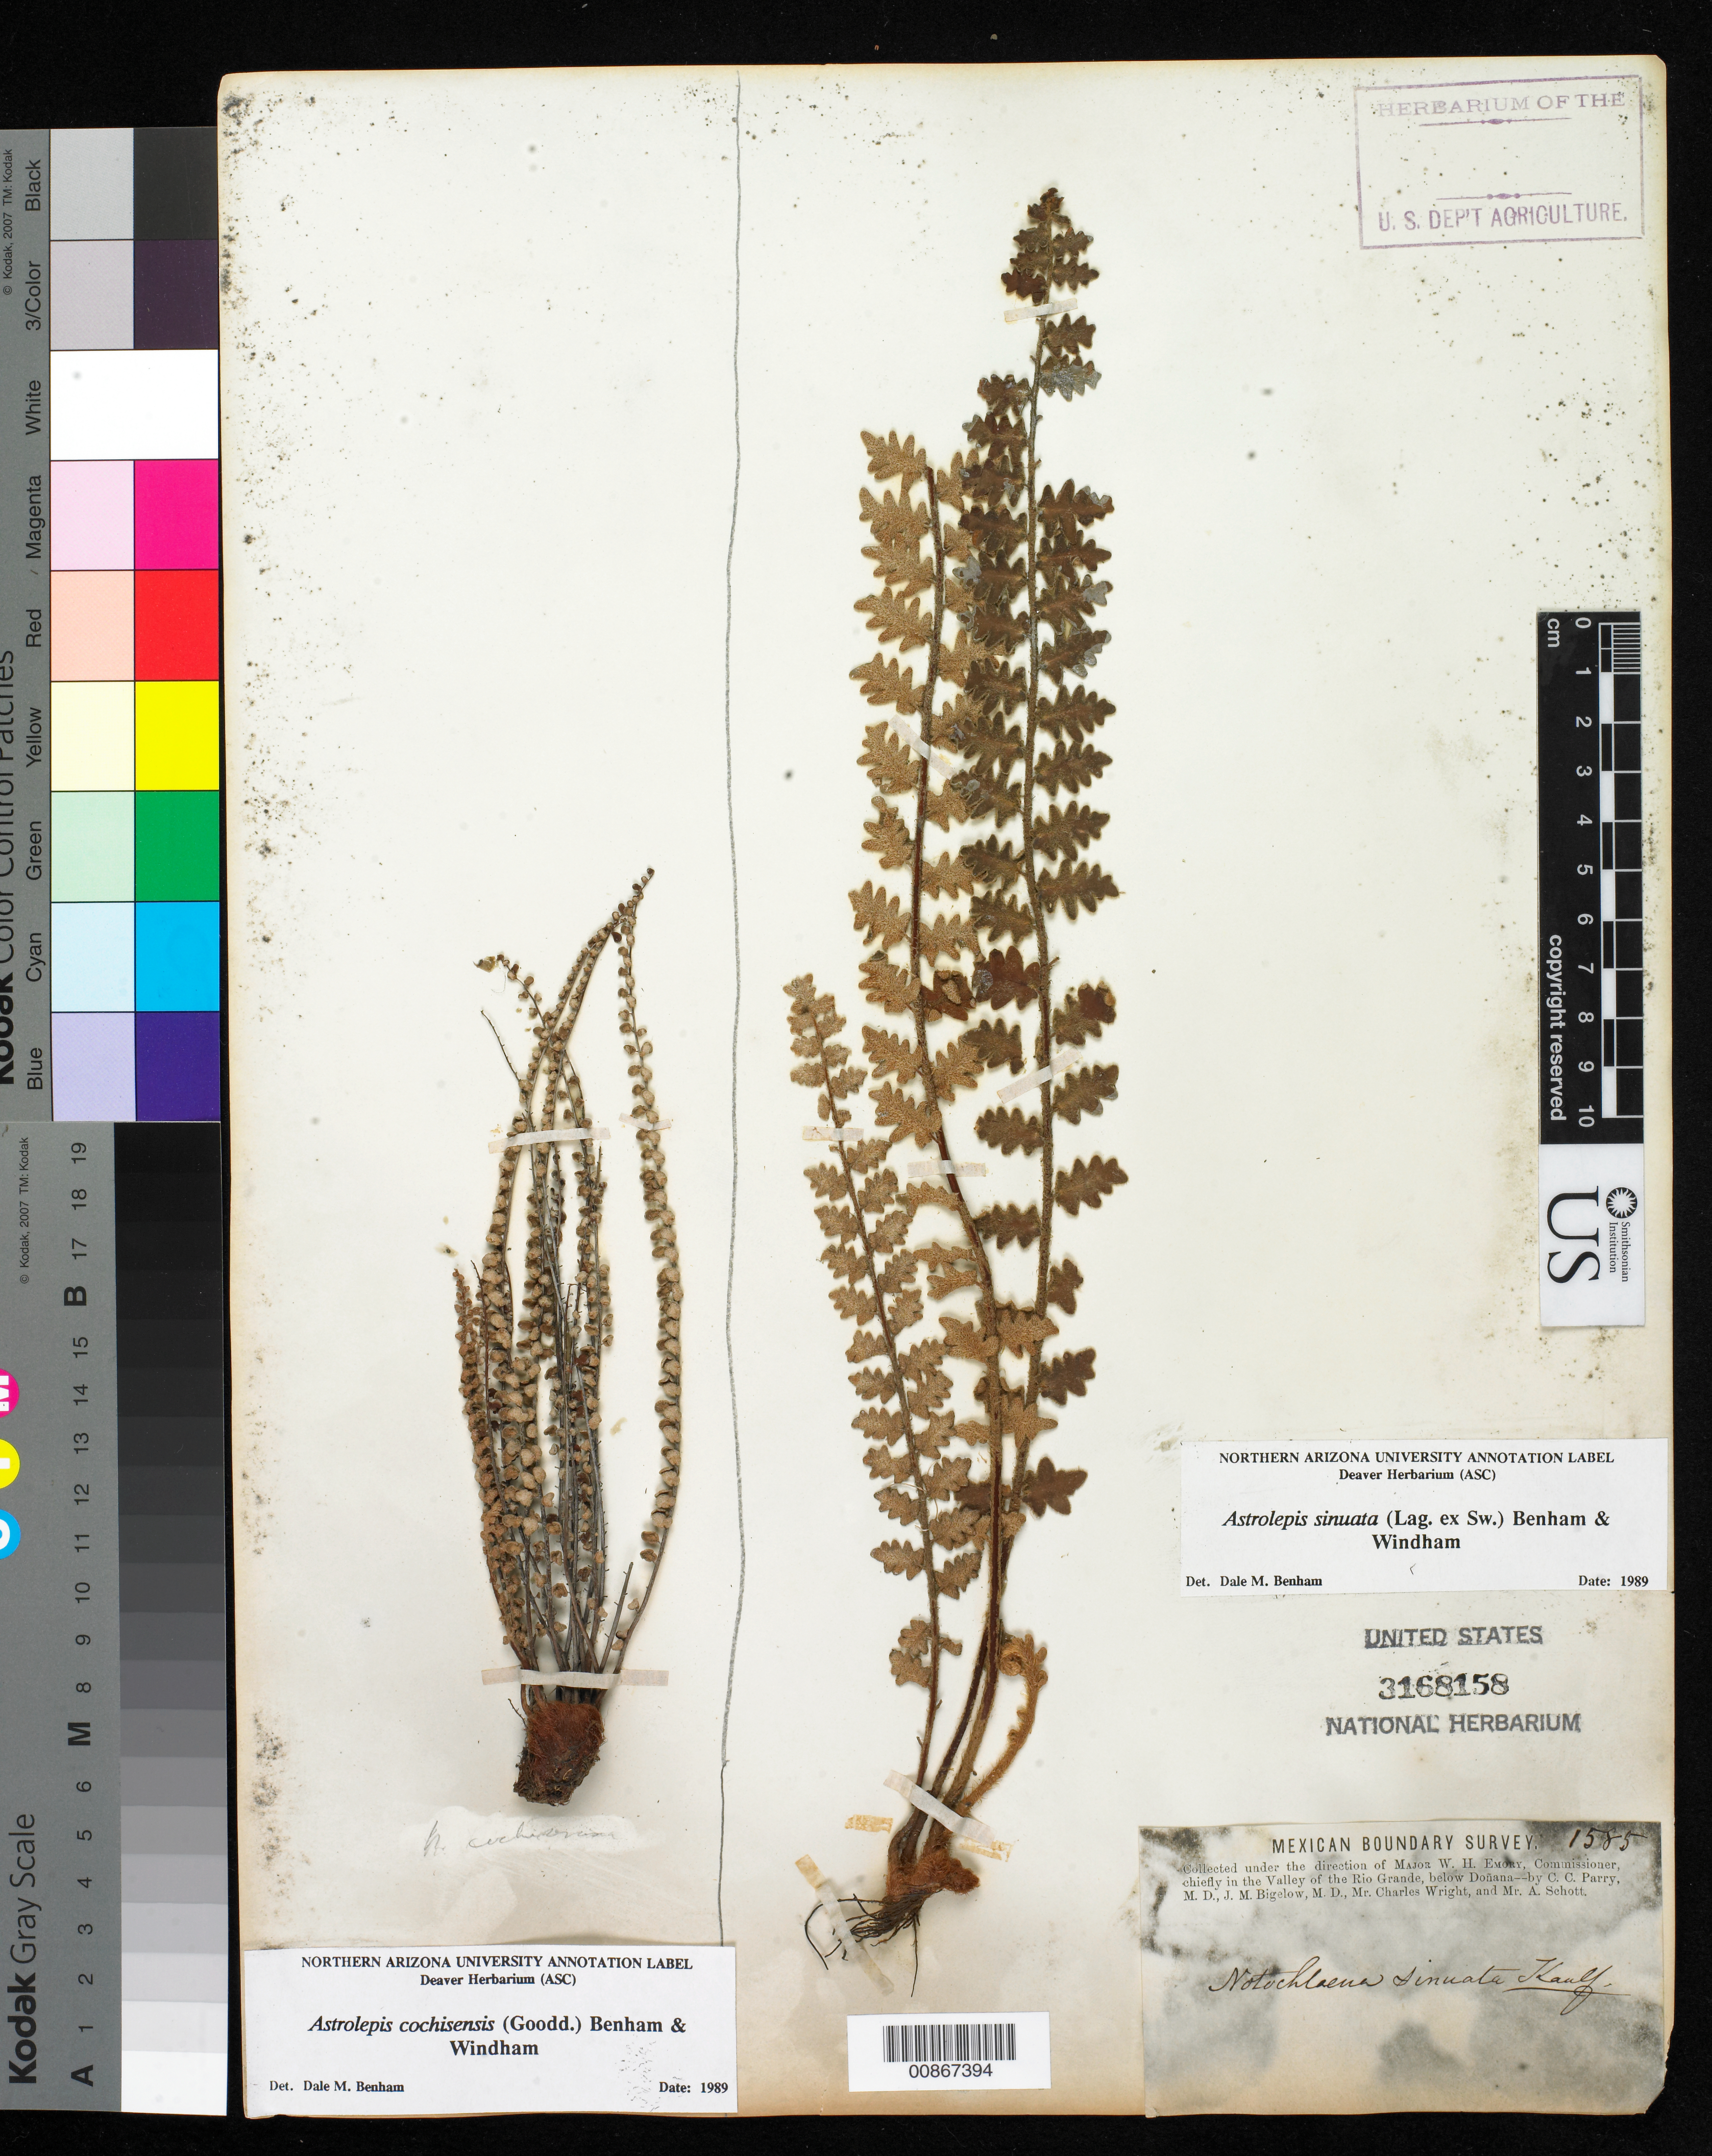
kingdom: Plantae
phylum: Tracheophyta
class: Polypodiopsida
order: Polypodiales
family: Pteridaceae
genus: Astrolepis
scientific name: Astrolepis cochisensis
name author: (C.O. Goodd.) D.M. Benham & Windham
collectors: C. C. Parry, J. M. Bigelow, C. Wright & A. C. V. Schott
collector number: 1585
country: United States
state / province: New Mexico / Texas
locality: Valley of the Rio Grande, below Doñana.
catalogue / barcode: US 3168158